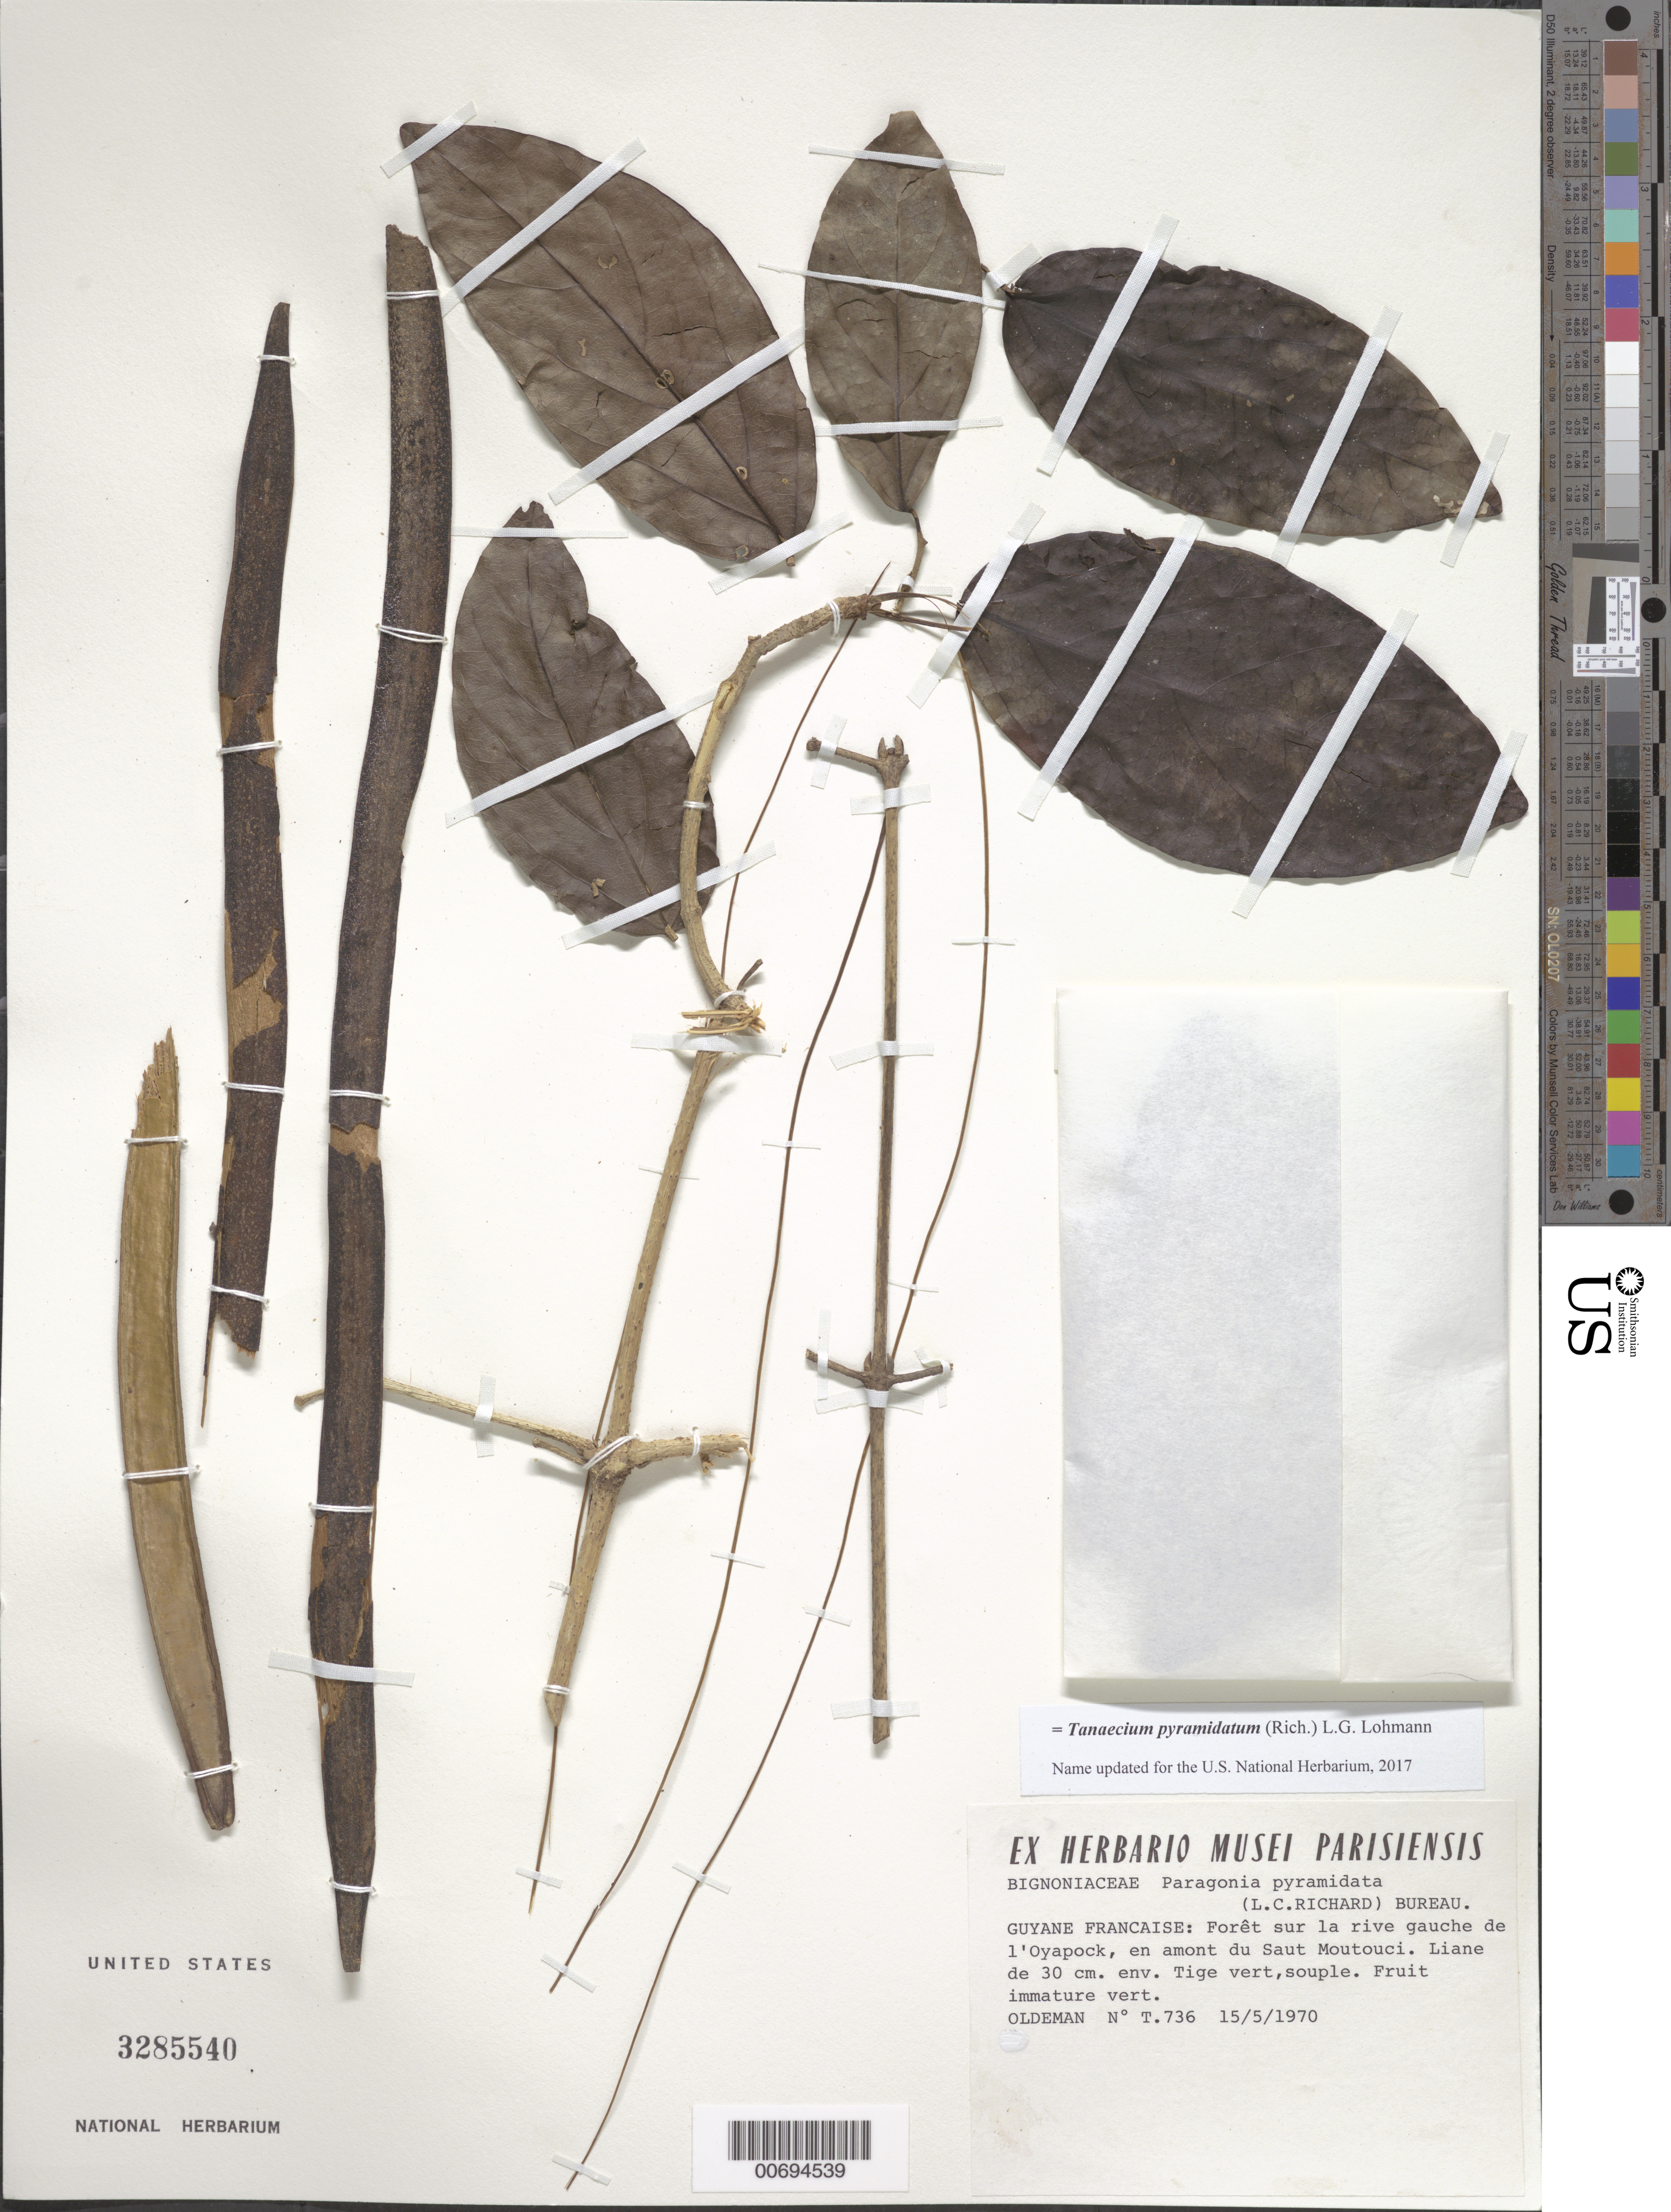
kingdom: Plantae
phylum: Tracheophyta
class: Magnoliopsida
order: Lamiales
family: Bignoniaceae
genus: Tanaecium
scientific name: Tanaecium pyramidatum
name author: (Rich.) L.G. Lohmann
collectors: R. Oldeman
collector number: T 736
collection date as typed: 15-May-70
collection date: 1970-05-15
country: French Guiana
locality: Oyapock, en amont du Saut Moutouci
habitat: Forest along river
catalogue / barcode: US 3285540